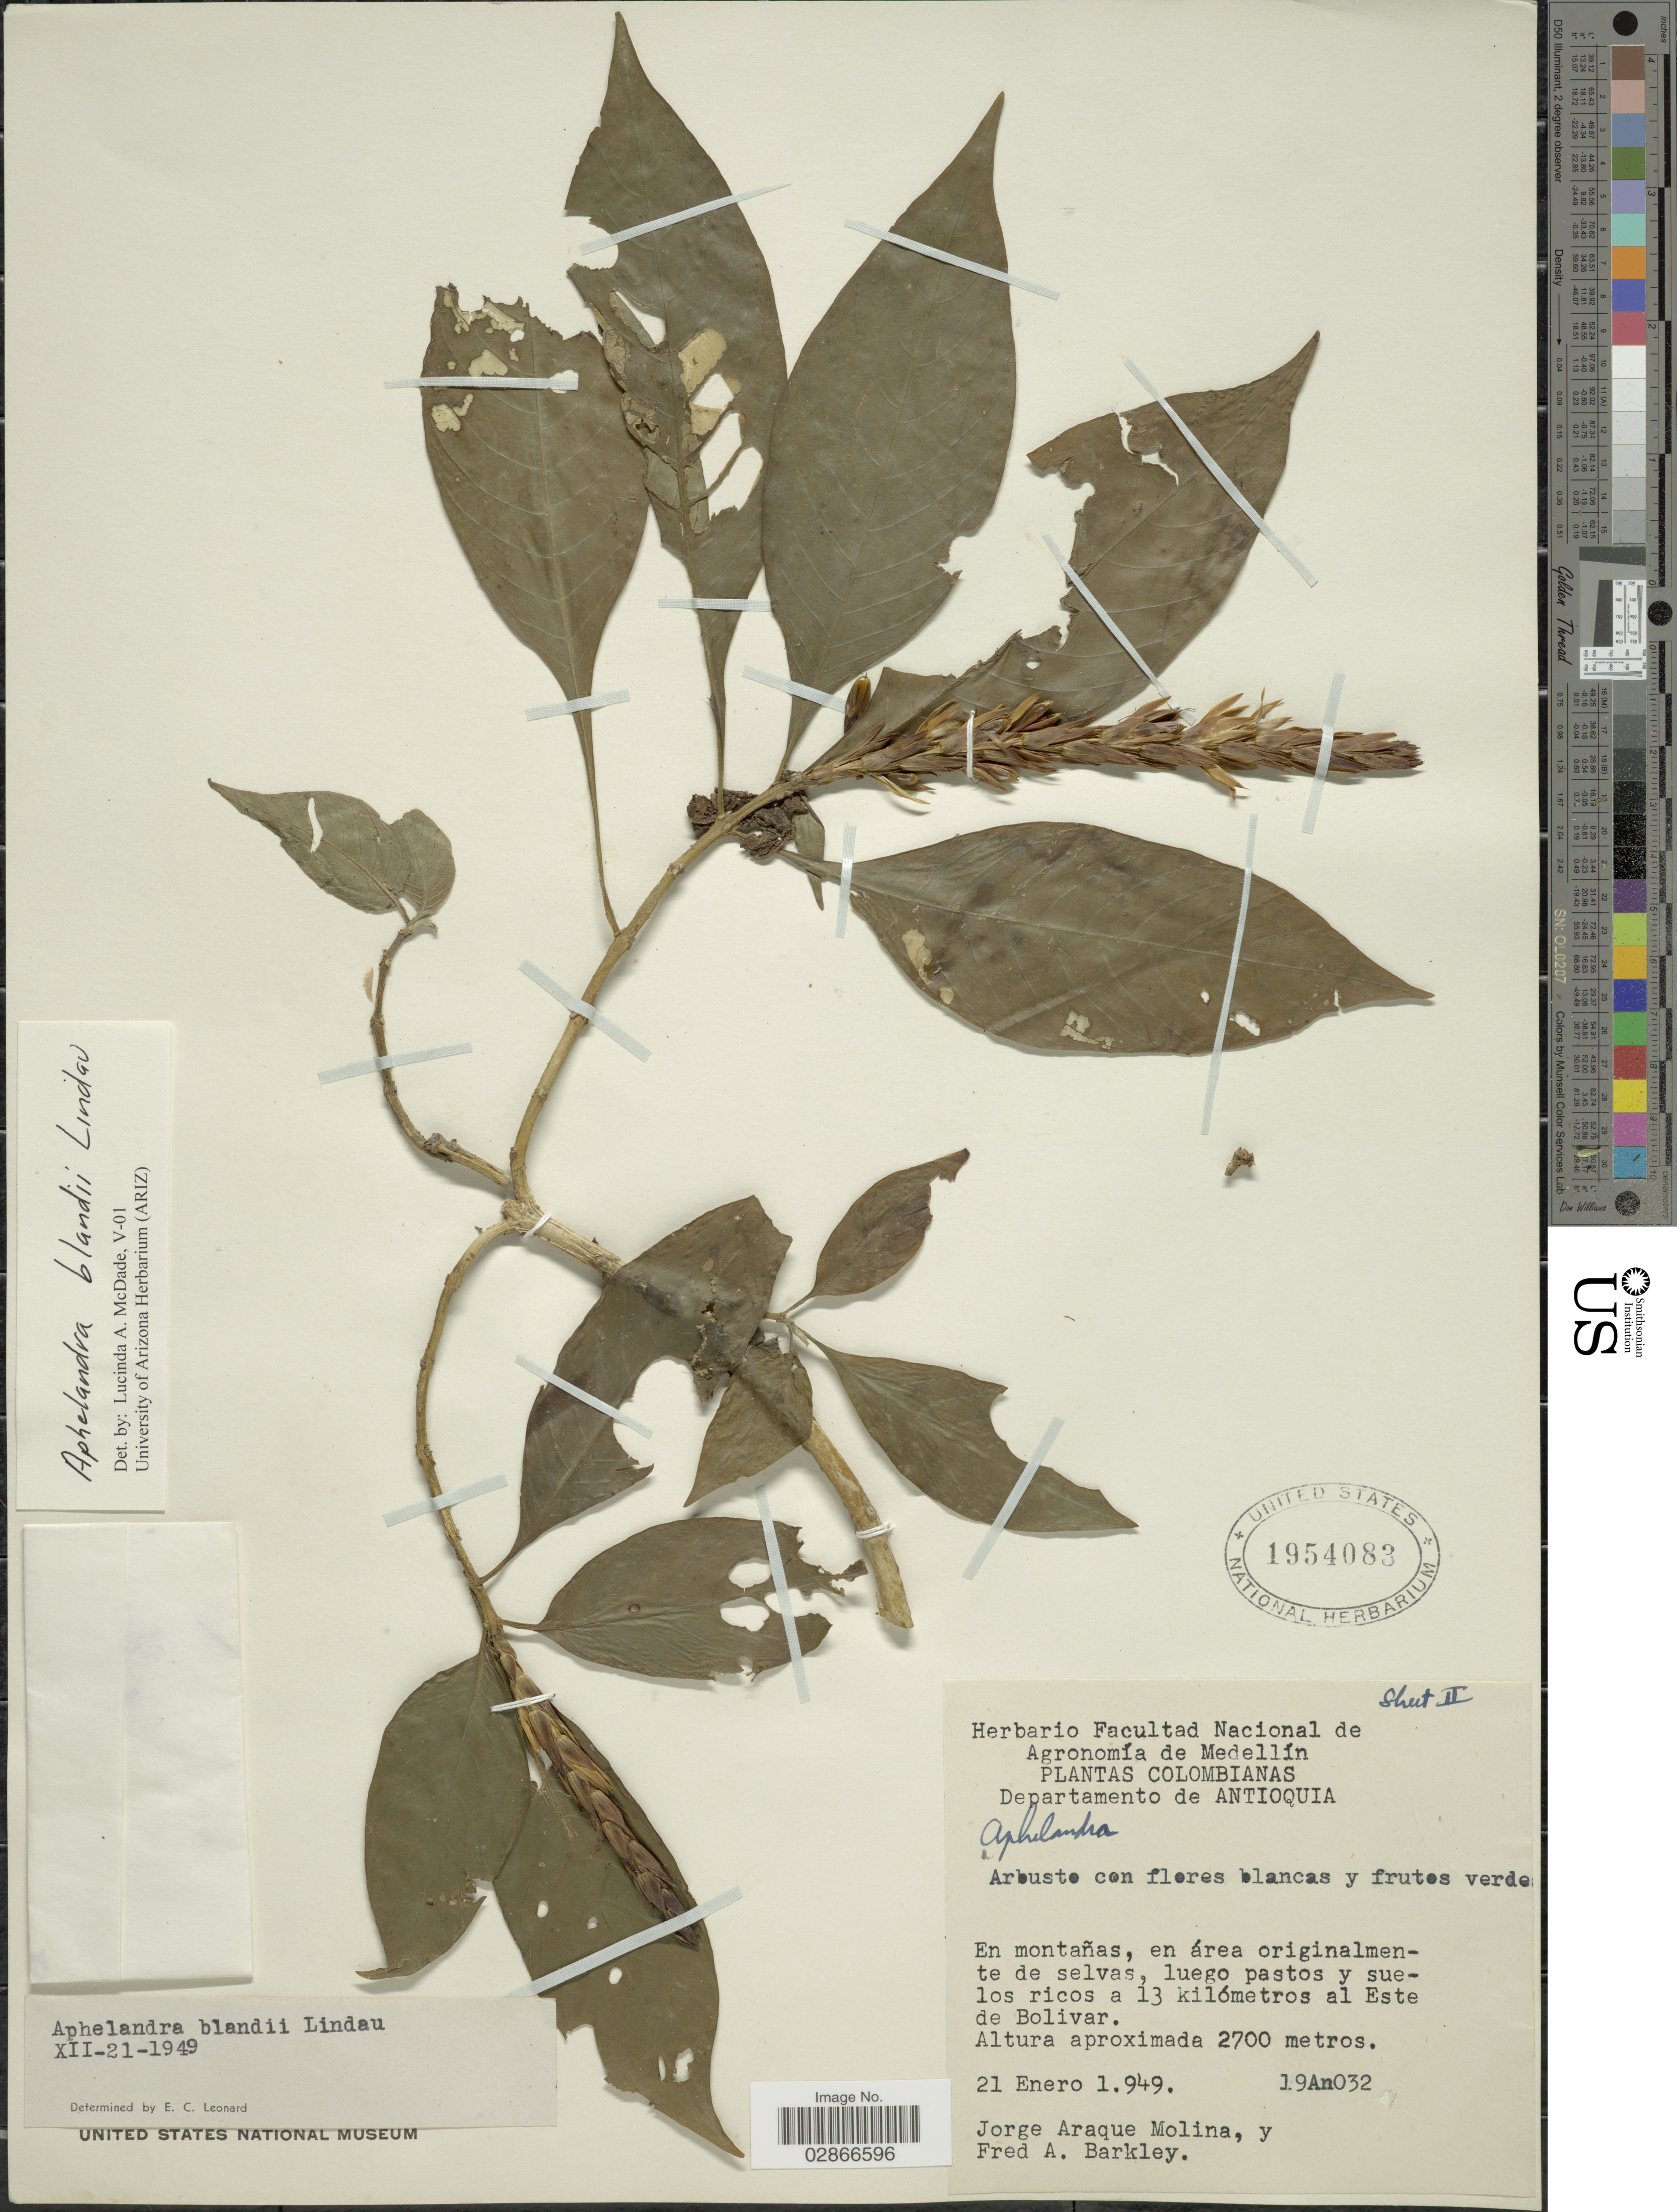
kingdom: Plantae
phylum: Tracheophyta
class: Magnoliopsida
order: Lamiales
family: Acanthaceae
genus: Aphelandra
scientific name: Aphelandra blandii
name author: Lindau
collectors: J. A. Molina & F. A. Barkley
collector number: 19An032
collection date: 1949-01-21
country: Colombia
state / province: Antioquia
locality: Departamento de Antioquia. Luego pastos y suelos ricos a 13 kilómetros al Este de Bolivar.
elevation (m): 2700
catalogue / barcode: US 1954083